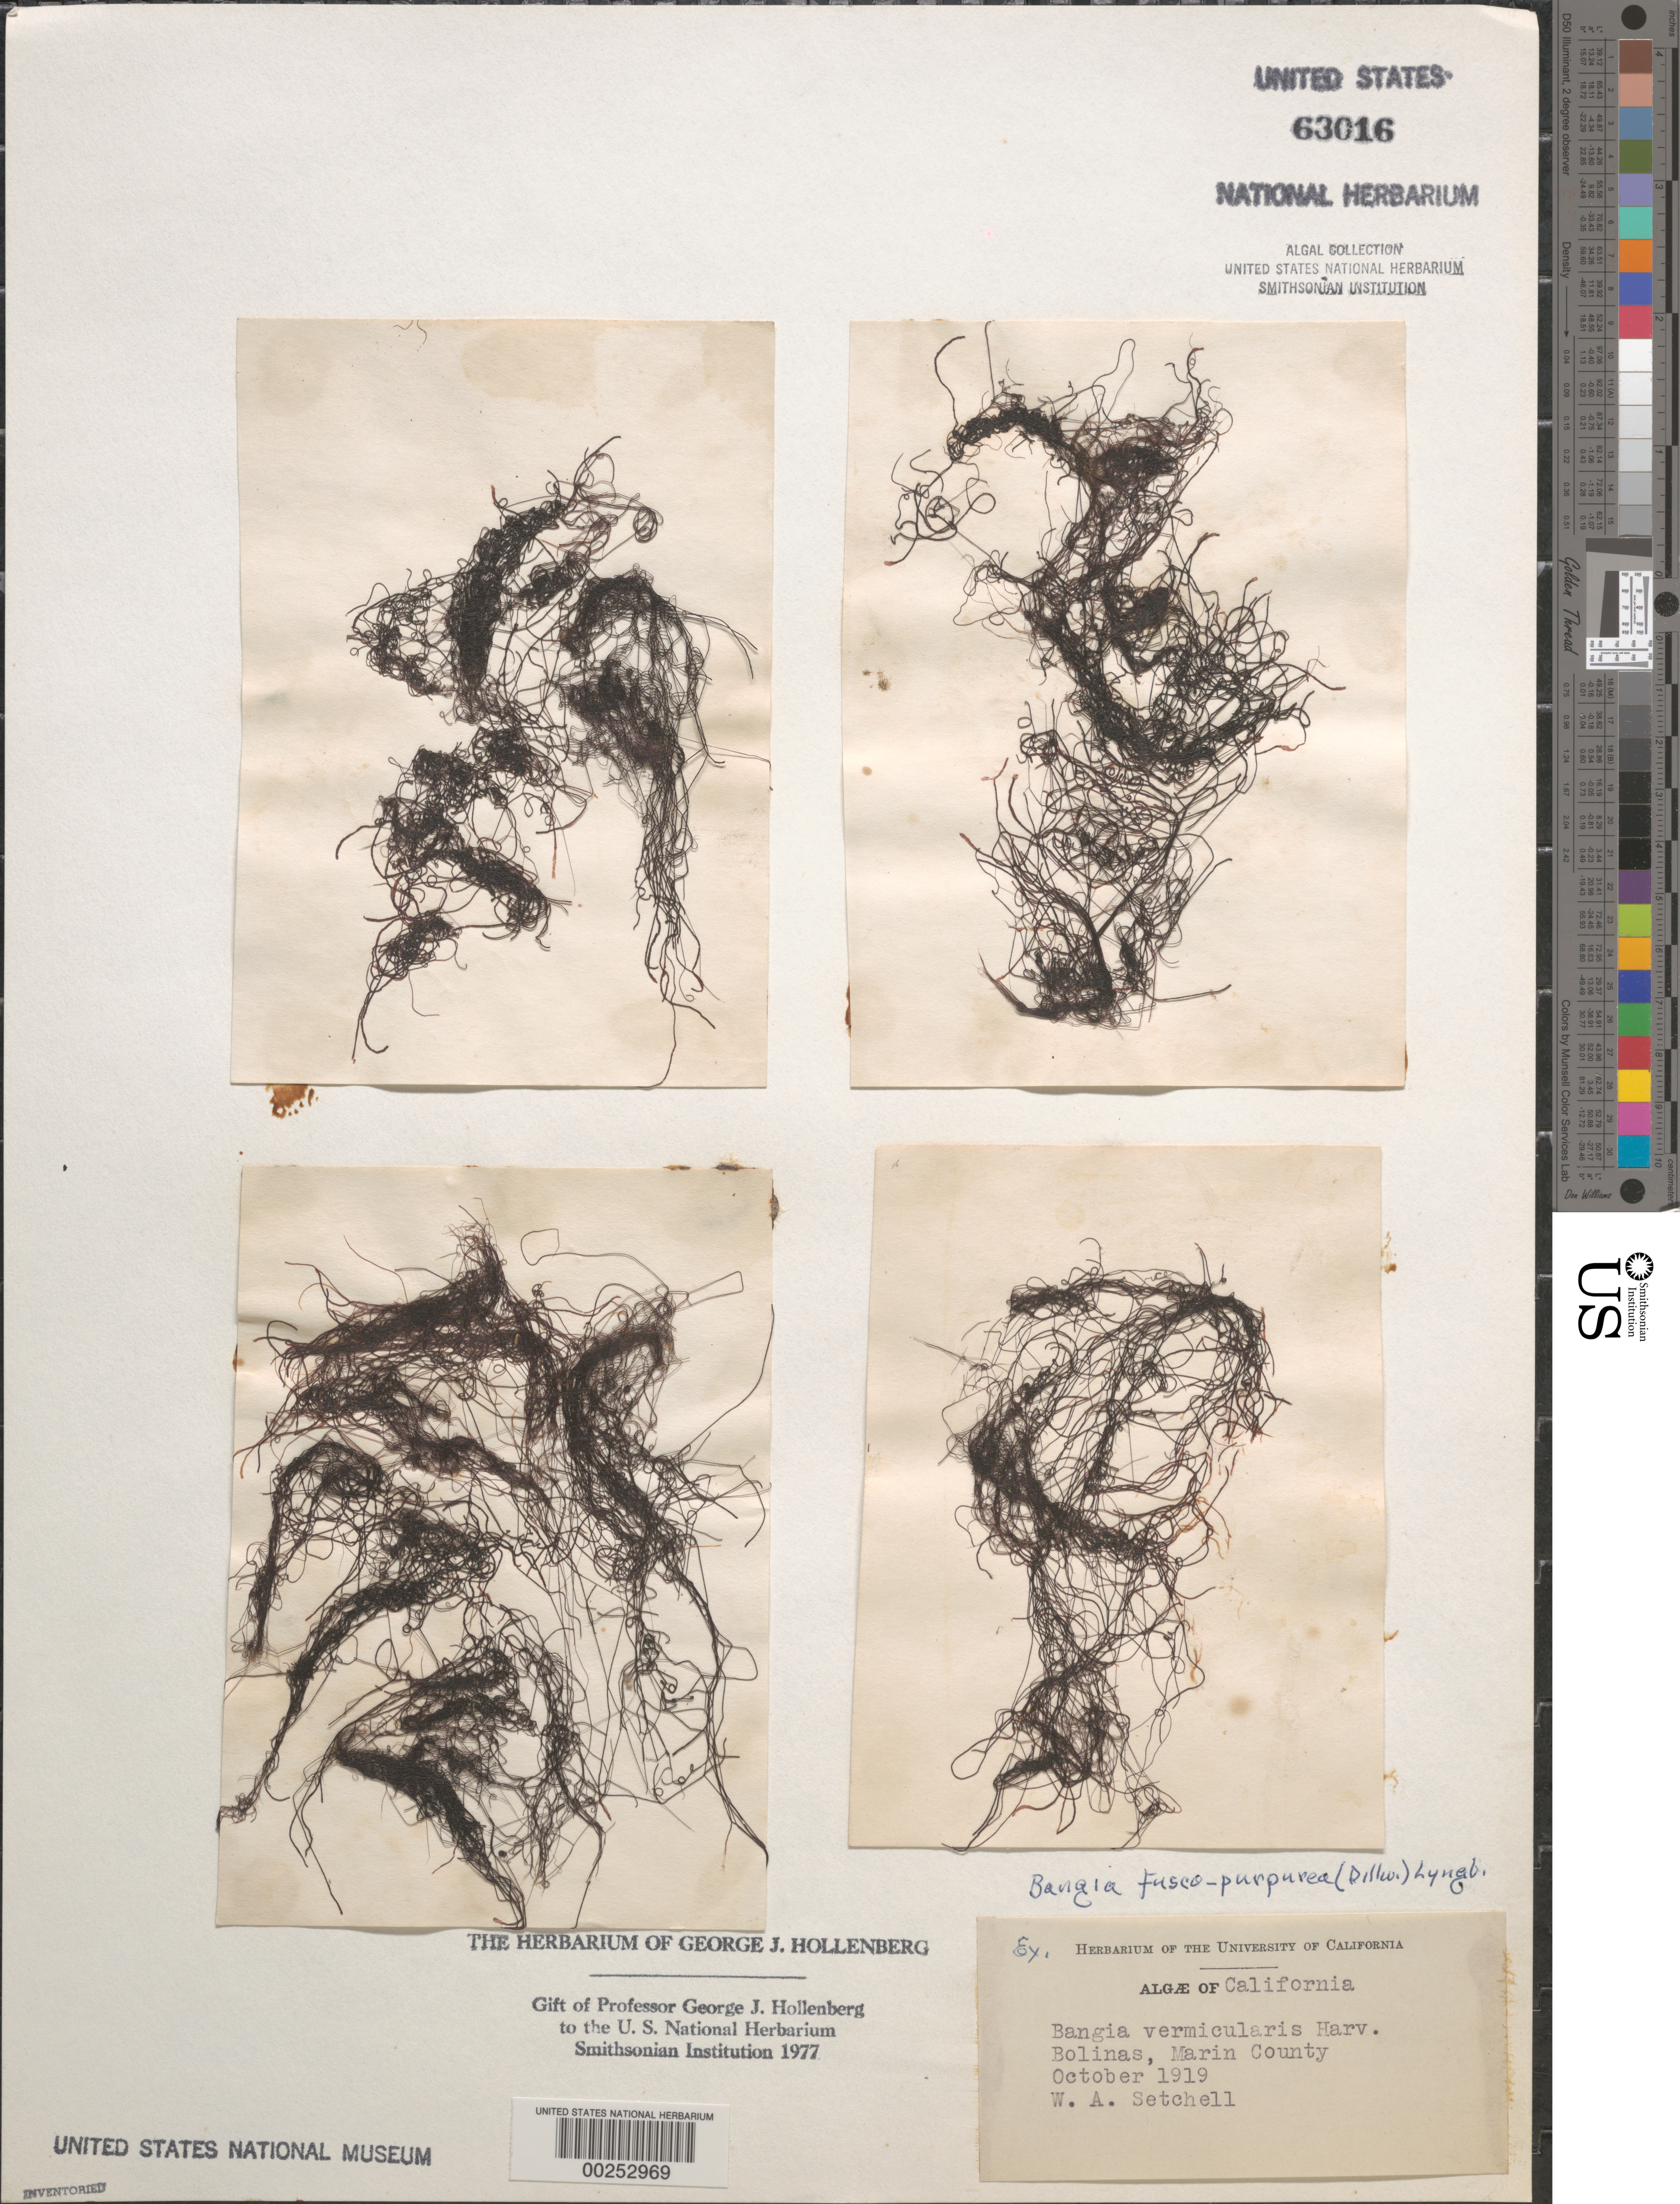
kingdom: Plantae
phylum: Rhodophyta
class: Bangiophyceae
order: Bangiales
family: Bangiaceae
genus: Bangia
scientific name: Bangia fuscopurpurea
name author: (Dillwyn) Lyngb.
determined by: Hollenberg, George J.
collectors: W. Setchell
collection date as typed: Oct 1919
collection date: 1919-10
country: United States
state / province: California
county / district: Marin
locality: Bolinas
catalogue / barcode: US 63016